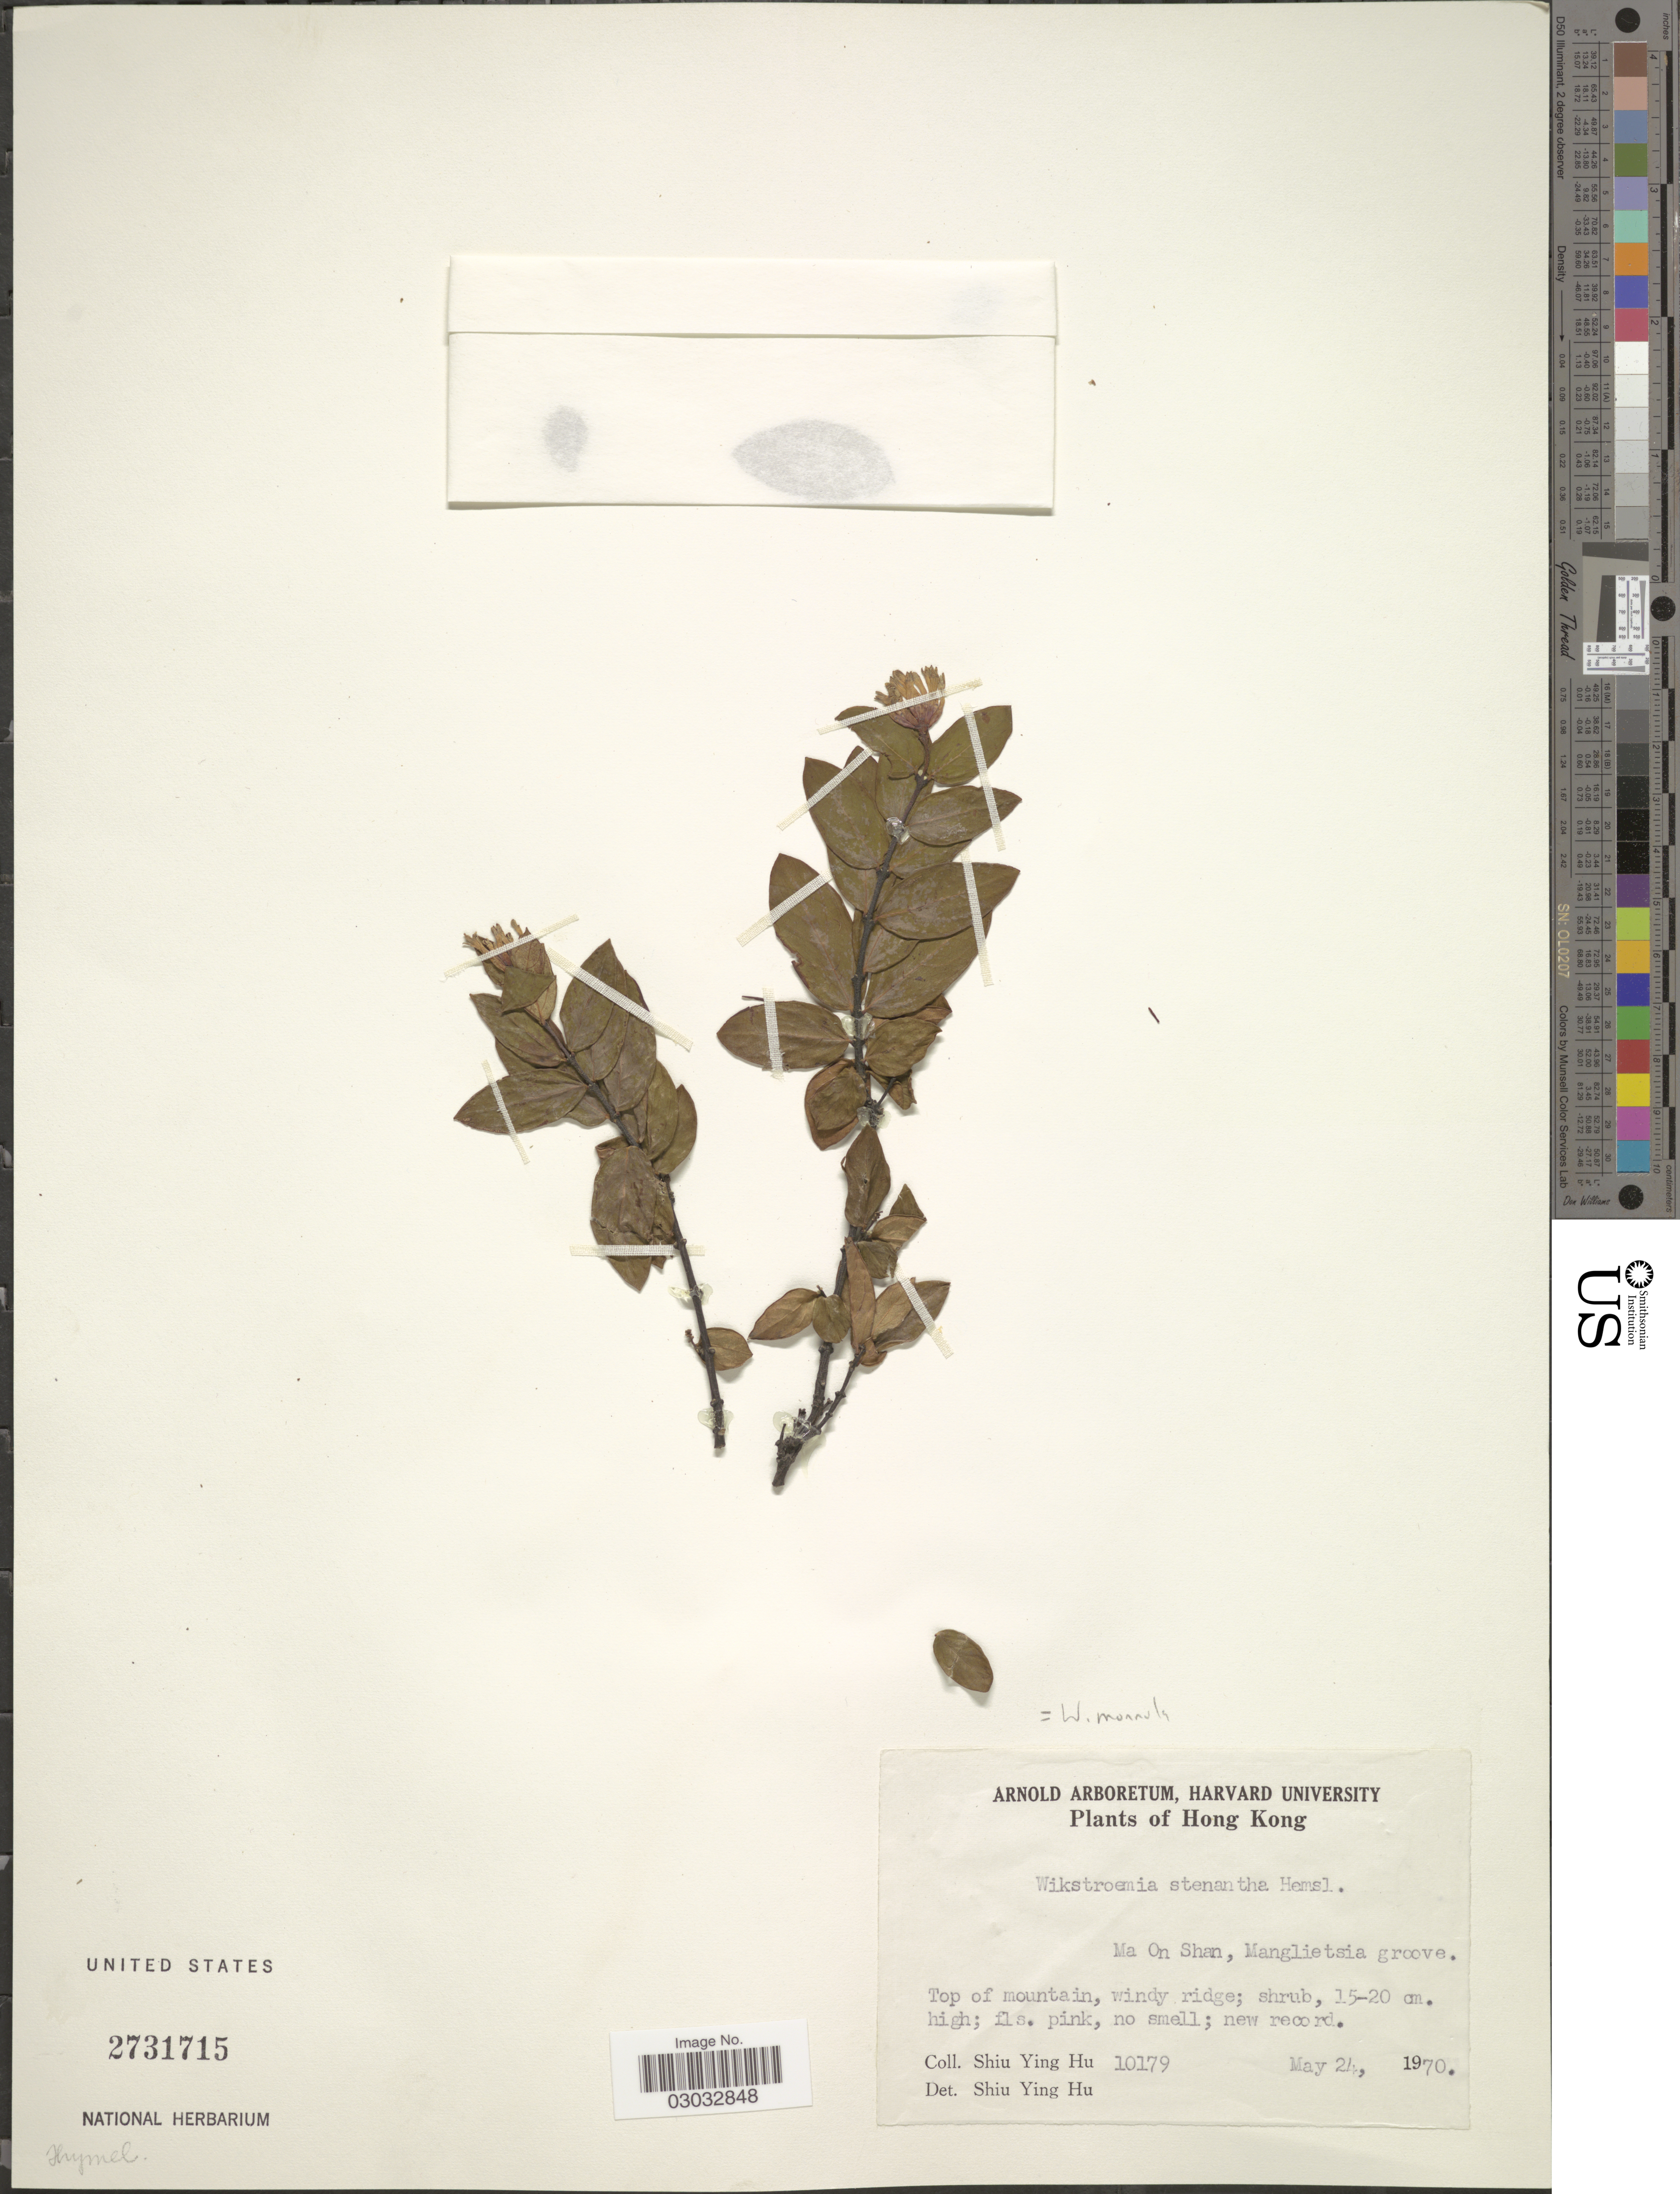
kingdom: Plantae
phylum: Tracheophyta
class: Magnoliopsida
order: Malvales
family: Thymelaeaceae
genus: Wikstroemia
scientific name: Wikstroemia monnula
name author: Hance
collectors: S. Y. Hu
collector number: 10179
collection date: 1970-05-24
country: China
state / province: Hong Kong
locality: Ma On Shan, Manglietsia groove, Top of mountain, windy ridge.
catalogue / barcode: US 2731715